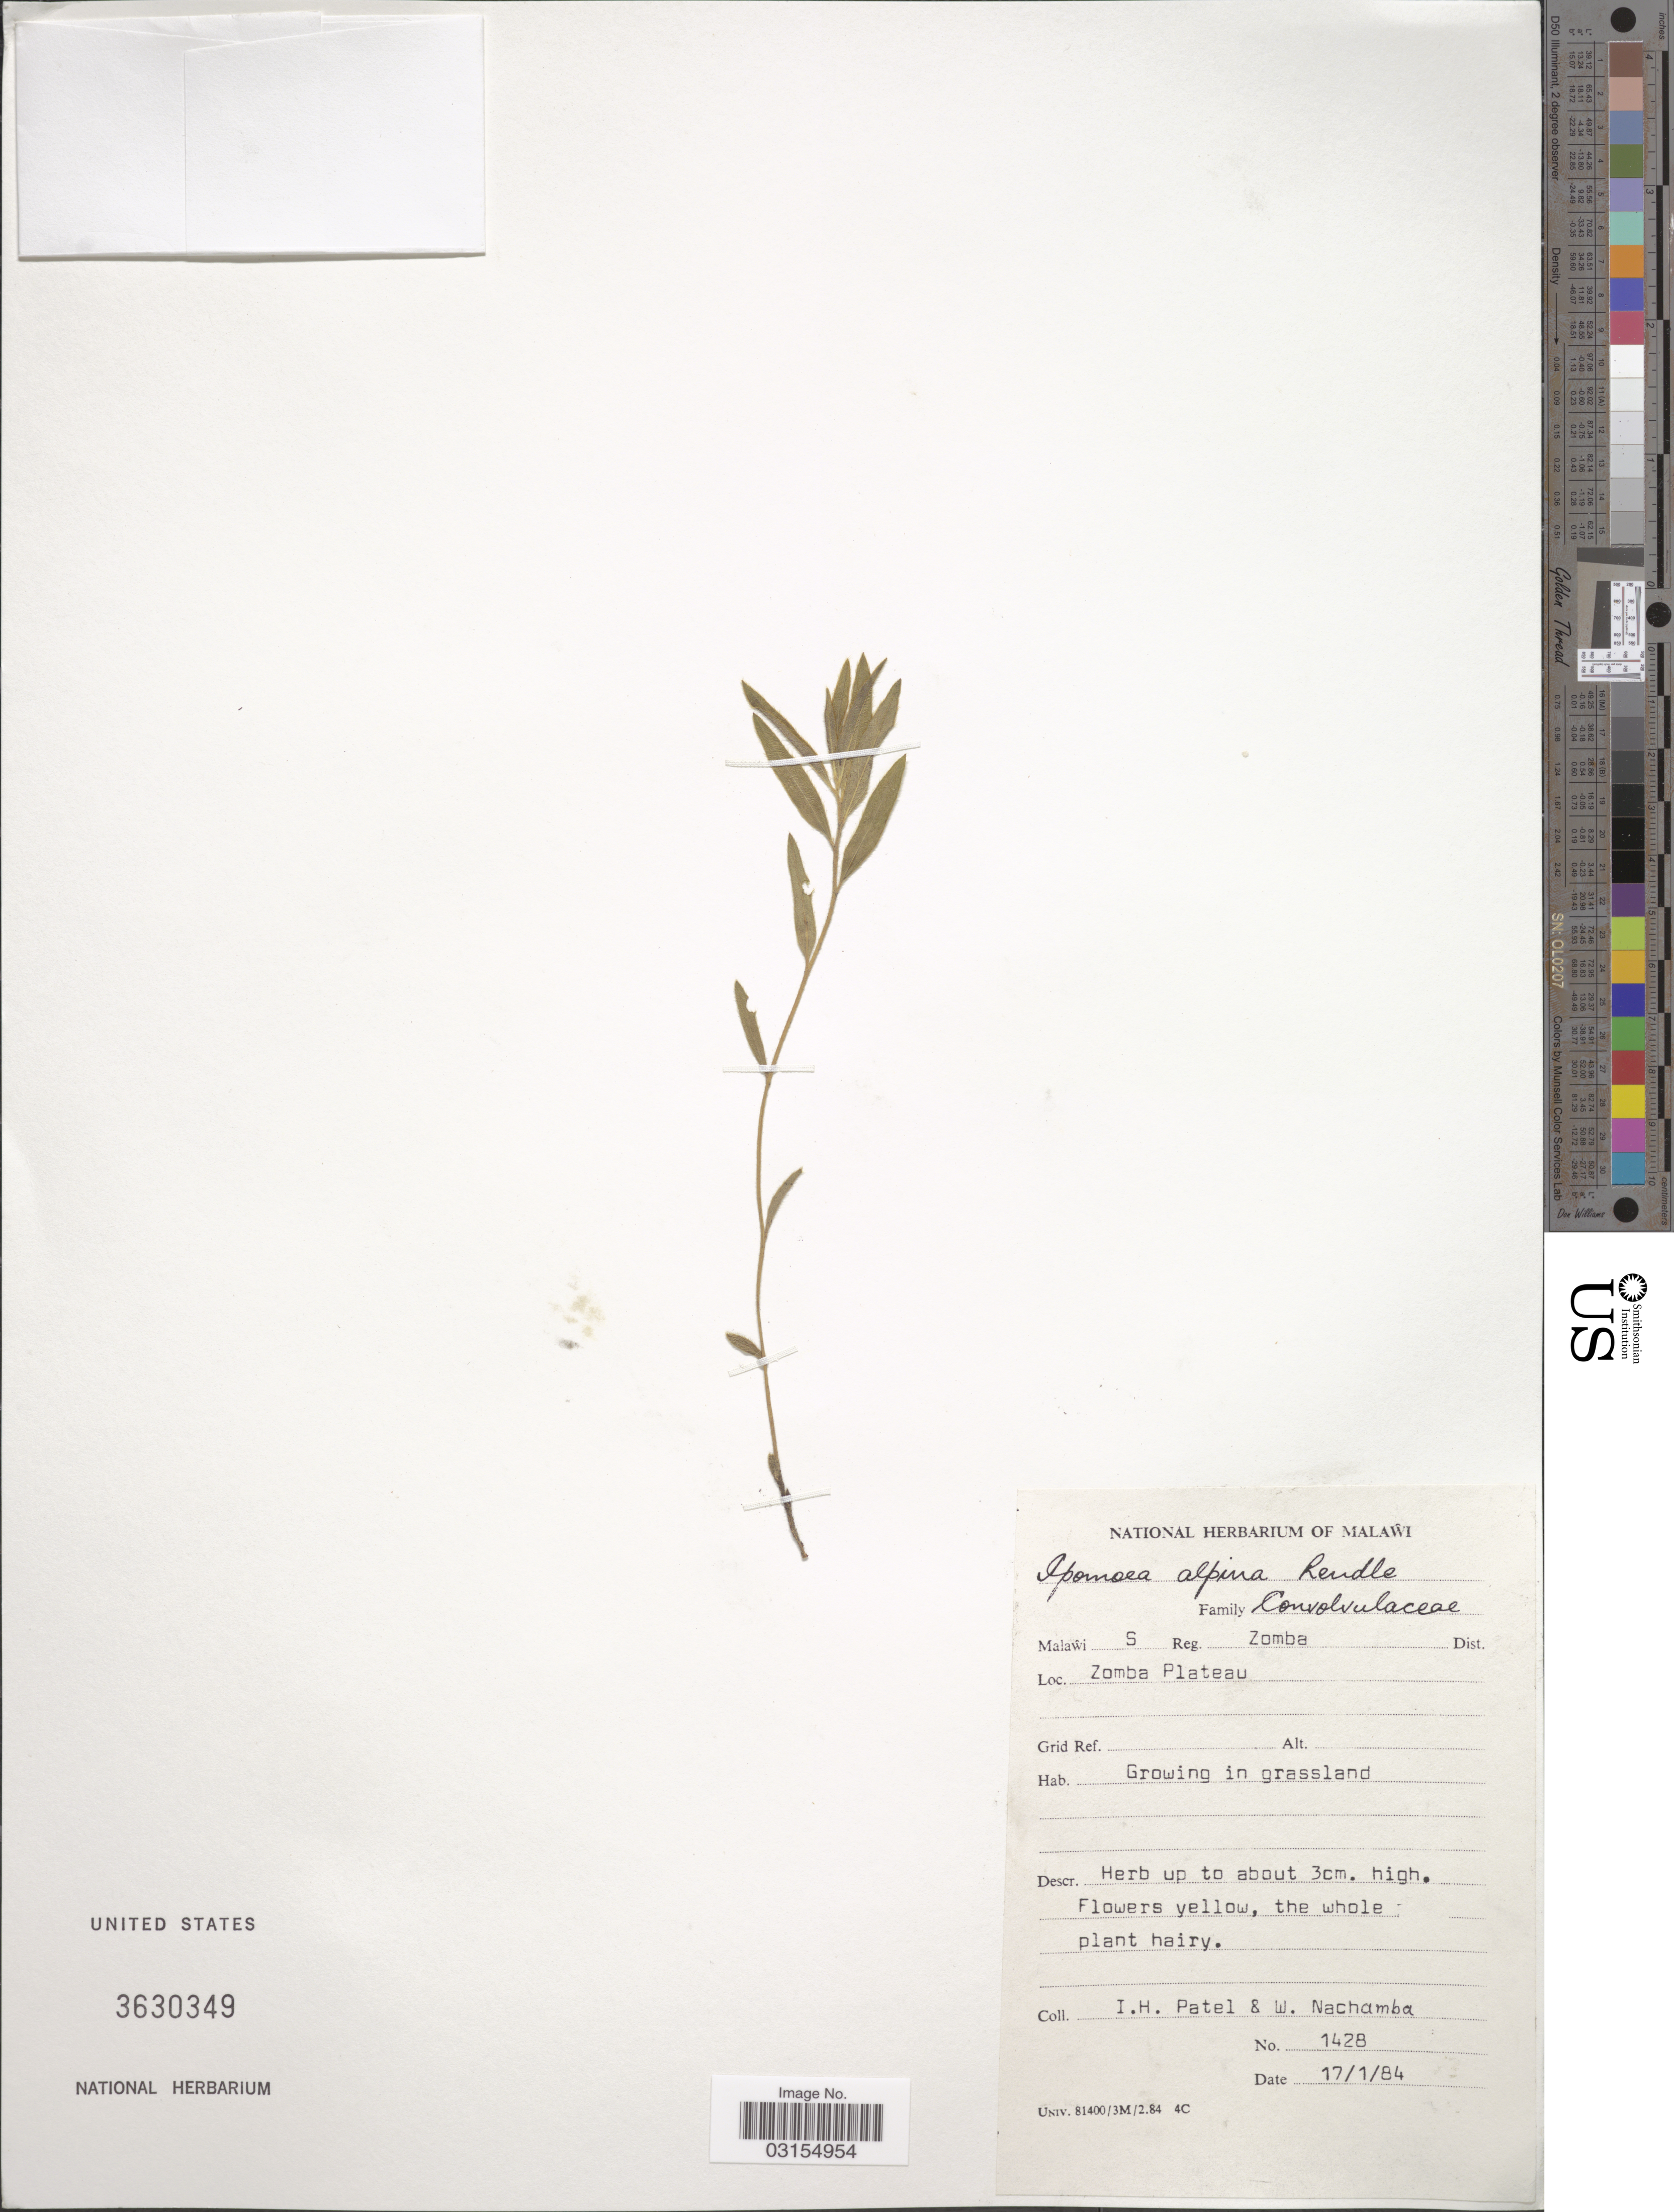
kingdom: Plantae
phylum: Tracheophyta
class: Magnoliopsida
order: Solanales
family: Convolvulaceae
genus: Ipomoea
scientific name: Ipomoea alpina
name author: Rendle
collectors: I. Patel & W. Nachamba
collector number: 1428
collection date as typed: Transcribed d/m/y: 17/1/84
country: Malawi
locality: S Reg. Zomba Dist. Zomba Plateau.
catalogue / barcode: US 3630349